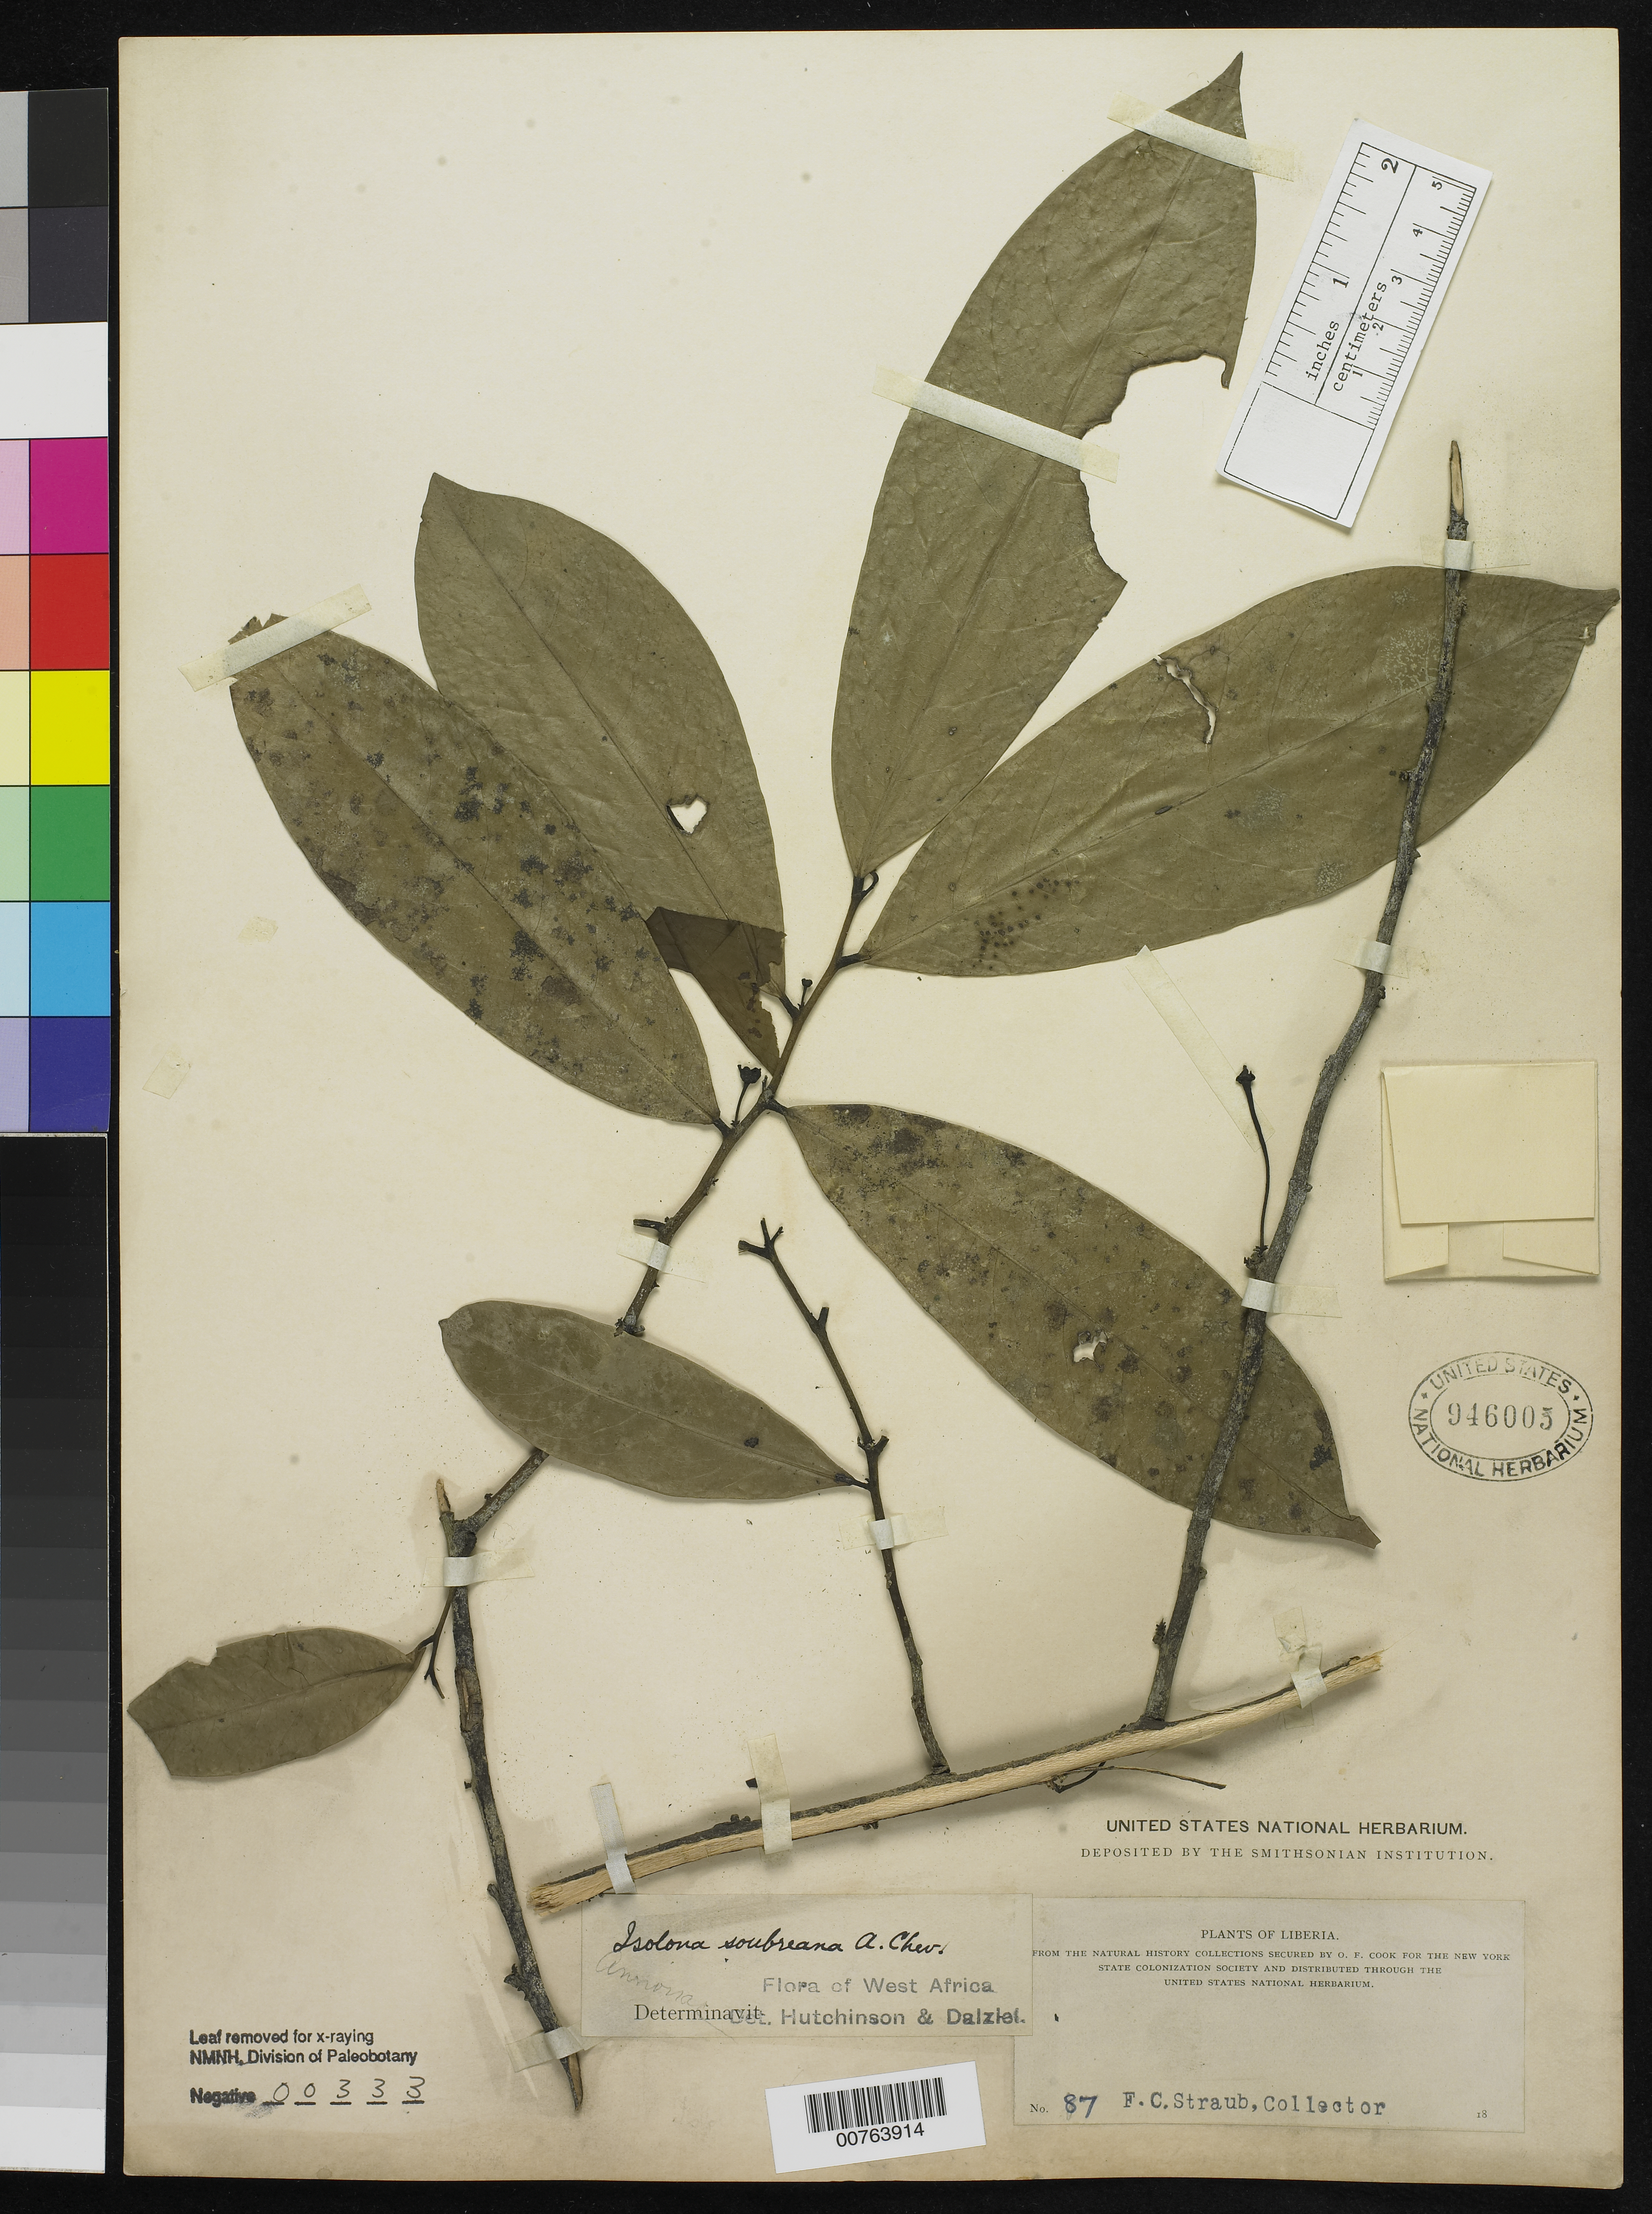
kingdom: Plantae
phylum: Tracheophyta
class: Magnoliopsida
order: Magnoliales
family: Annonaceae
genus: Isolona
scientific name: Isolona soubreana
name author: A. Chev. ex Hutchins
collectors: F. Straub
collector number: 87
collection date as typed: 18--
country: Liberia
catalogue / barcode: US 946005